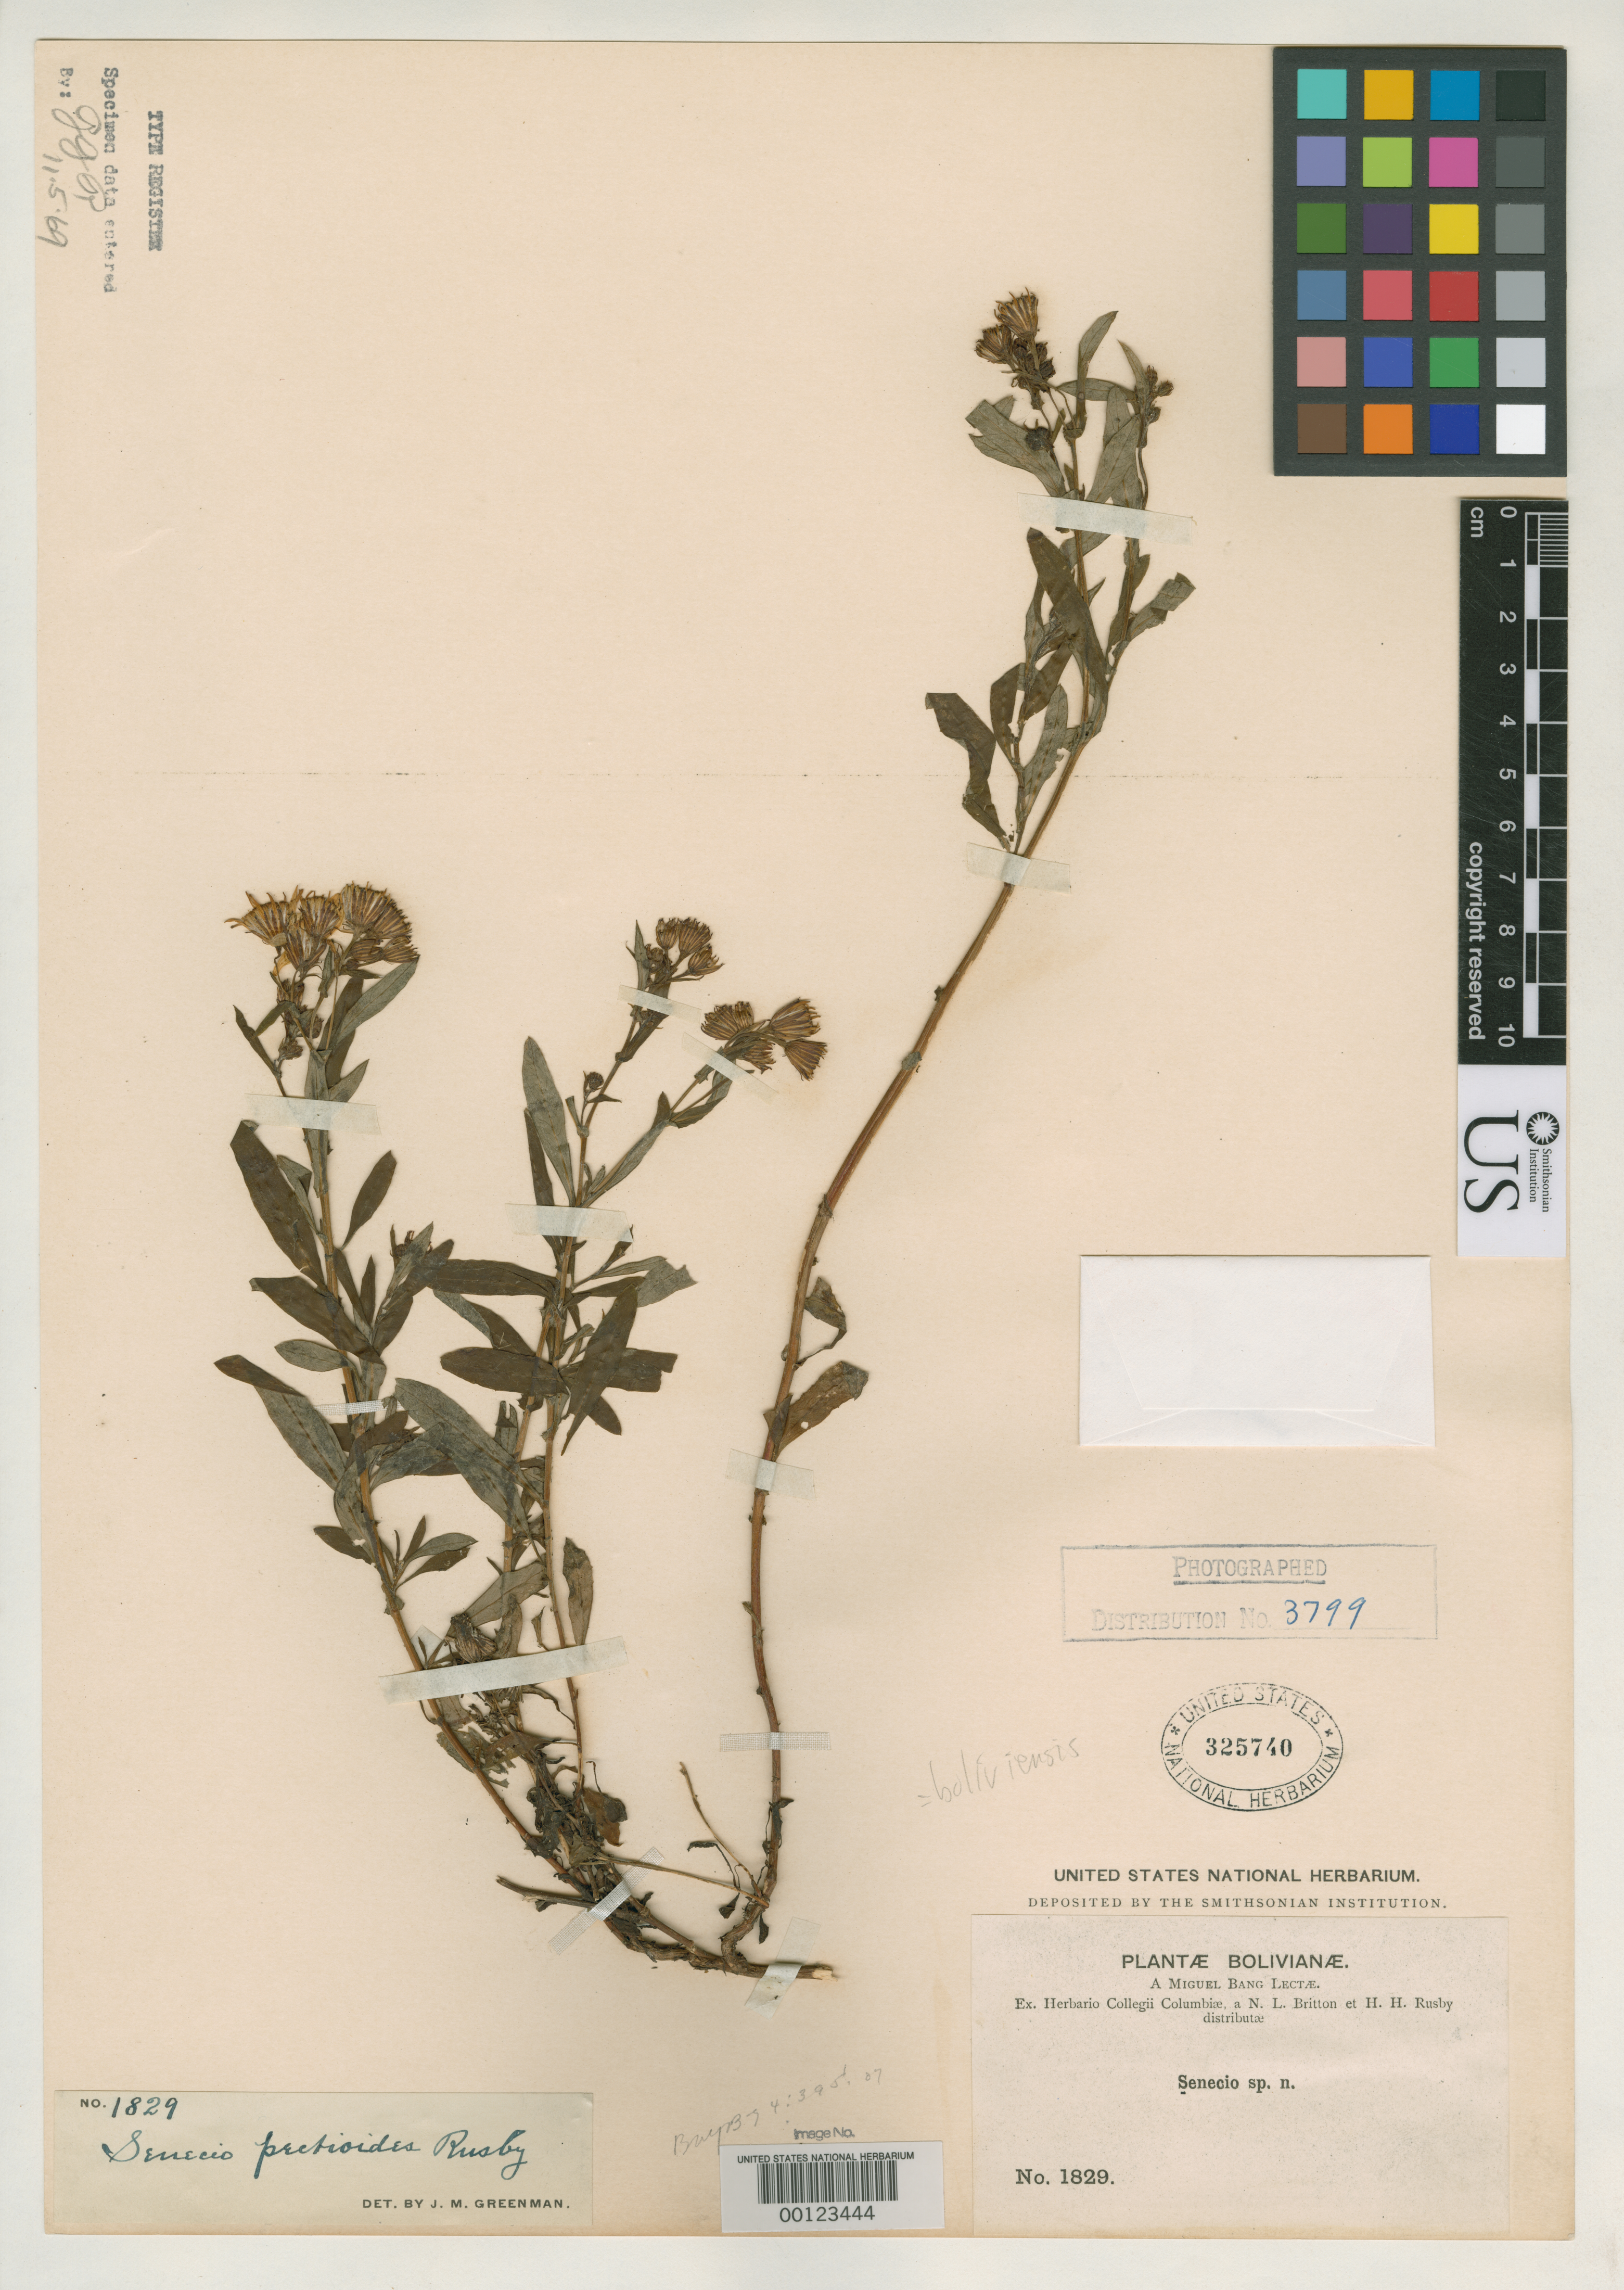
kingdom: Plantae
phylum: Tracheophyta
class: Magnoliopsida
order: Asterales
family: Asteraceae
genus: Senecio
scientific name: Senecio pectioides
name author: Rusby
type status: Isotype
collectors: M. Bang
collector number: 1829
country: Bolivia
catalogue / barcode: US 325740